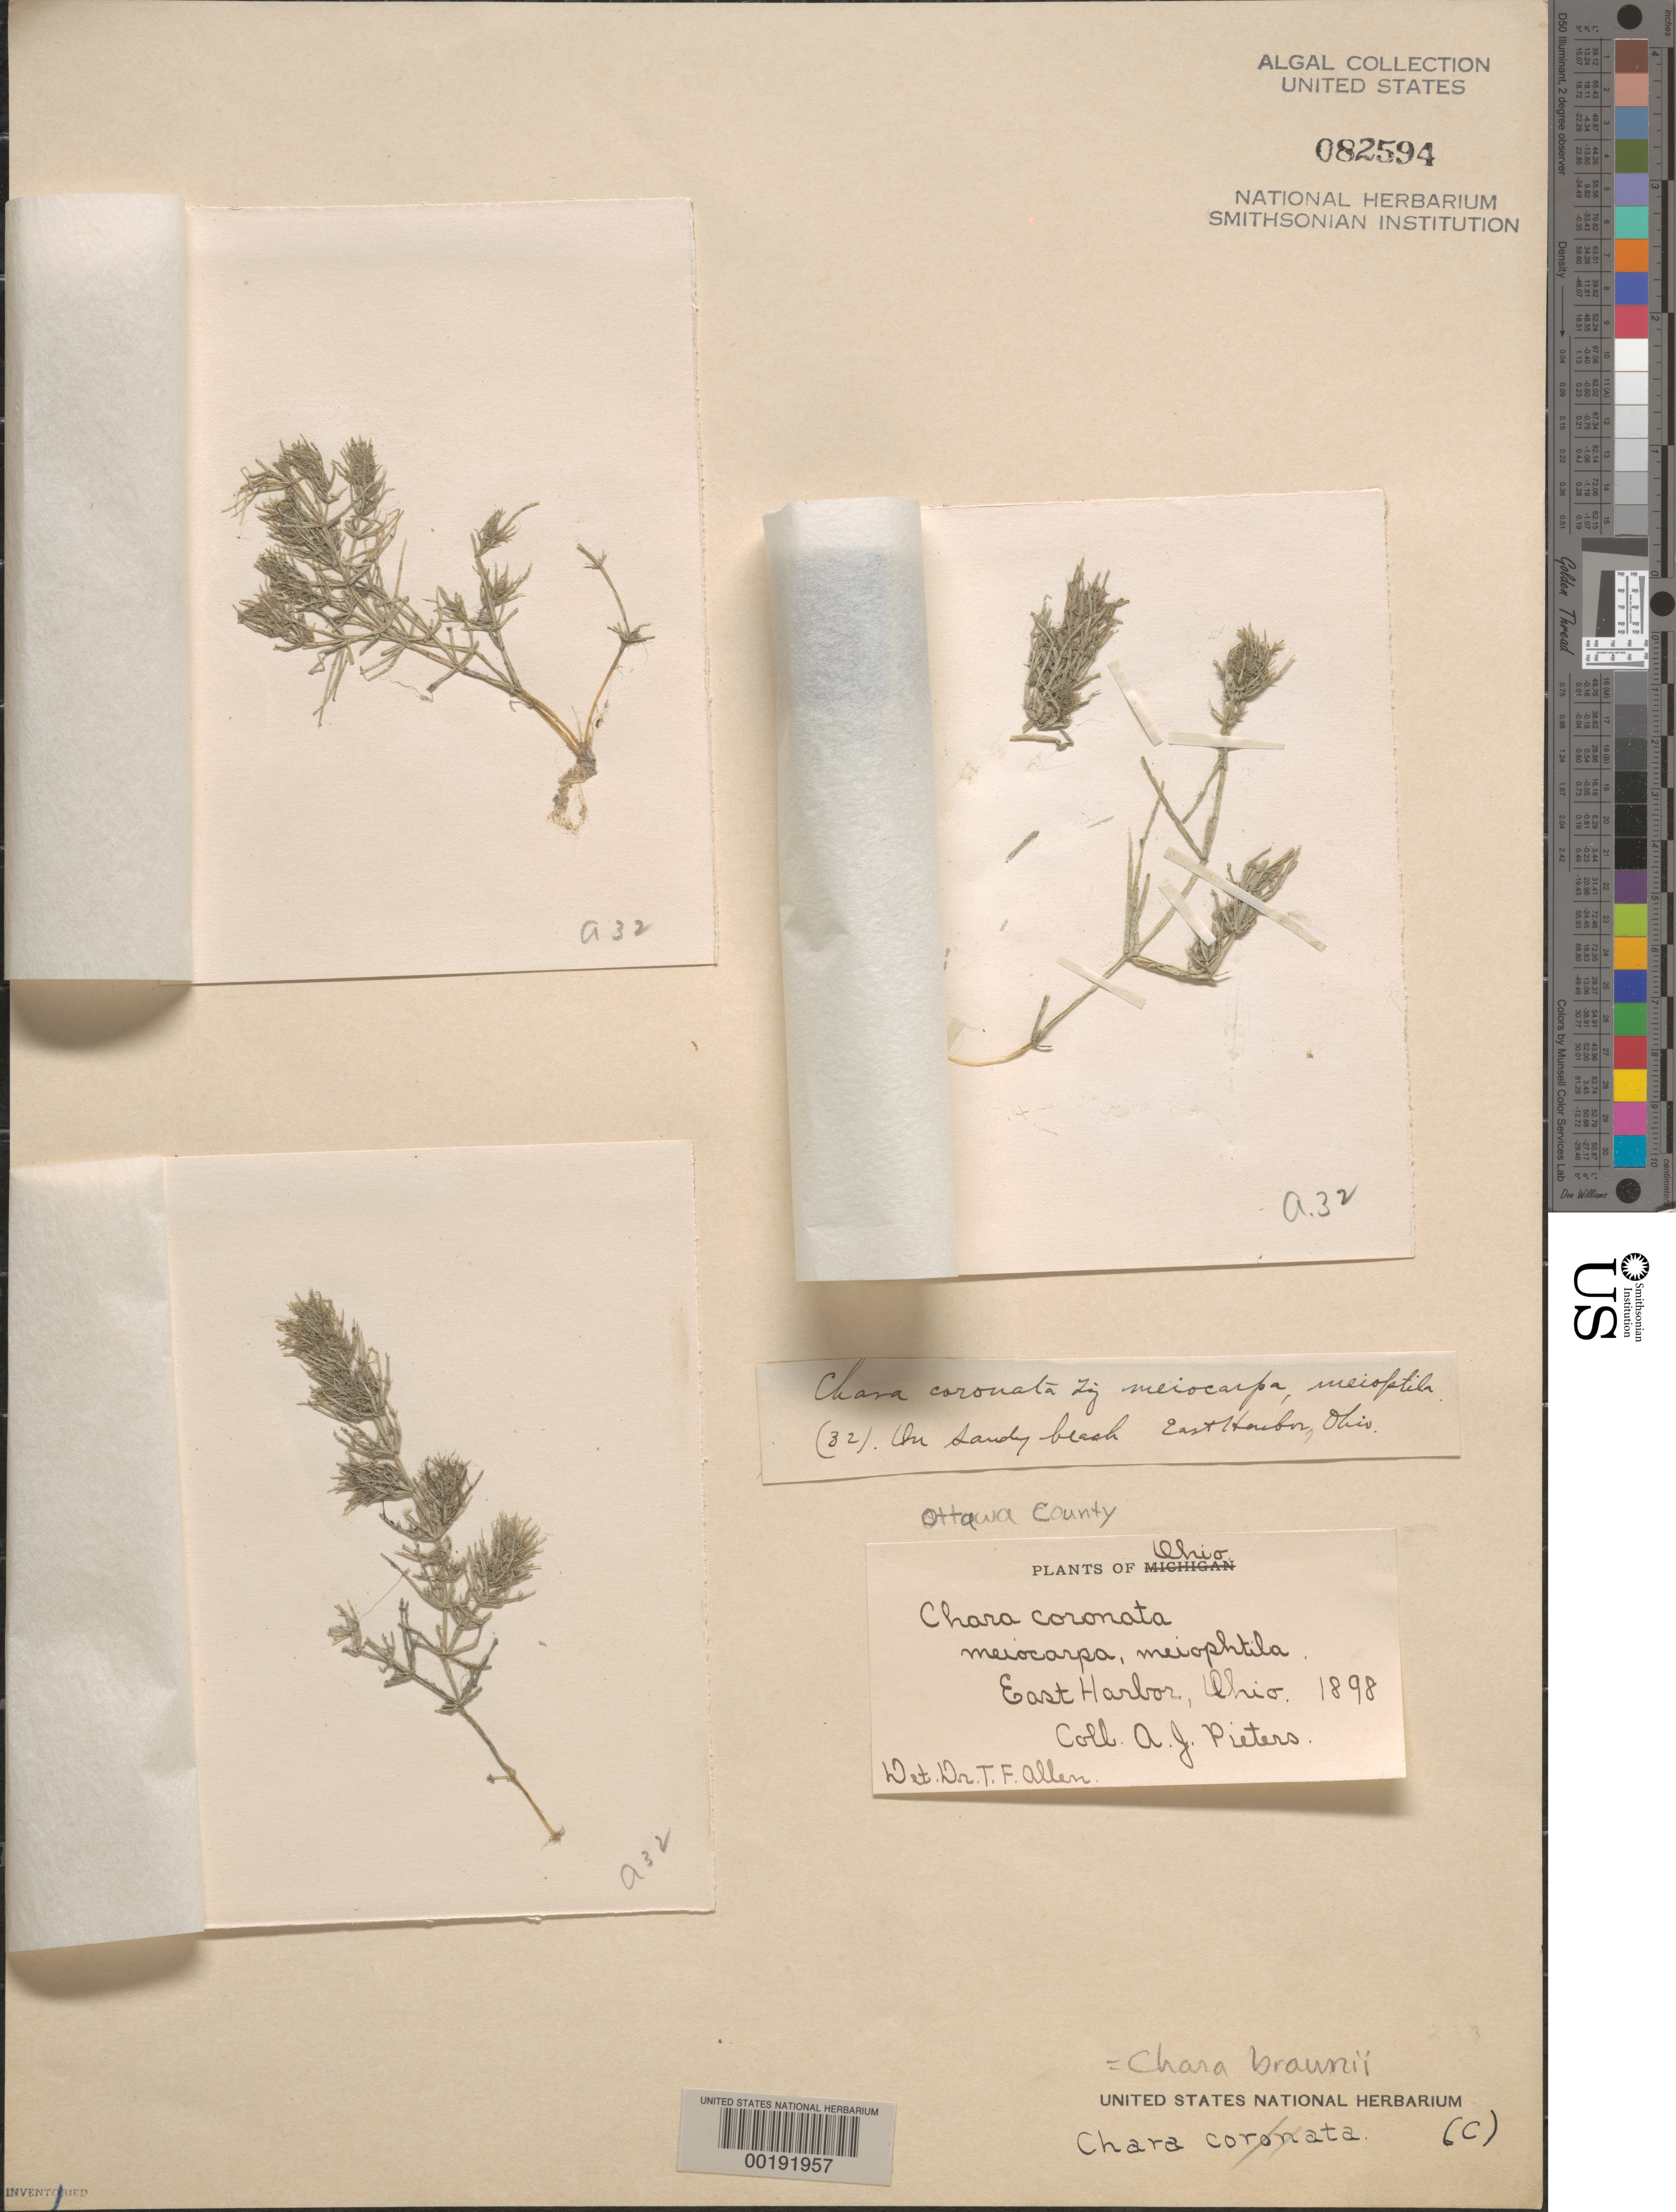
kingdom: Plantae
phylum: Charophyta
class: Charophyceae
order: Charales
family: Characeae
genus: Chara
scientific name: Chara braunii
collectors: A. Pieters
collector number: A32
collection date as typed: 1898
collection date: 1898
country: United States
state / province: Ohio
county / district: Ottawa County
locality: East Harbor, East Harbor State Park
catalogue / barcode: US 82594